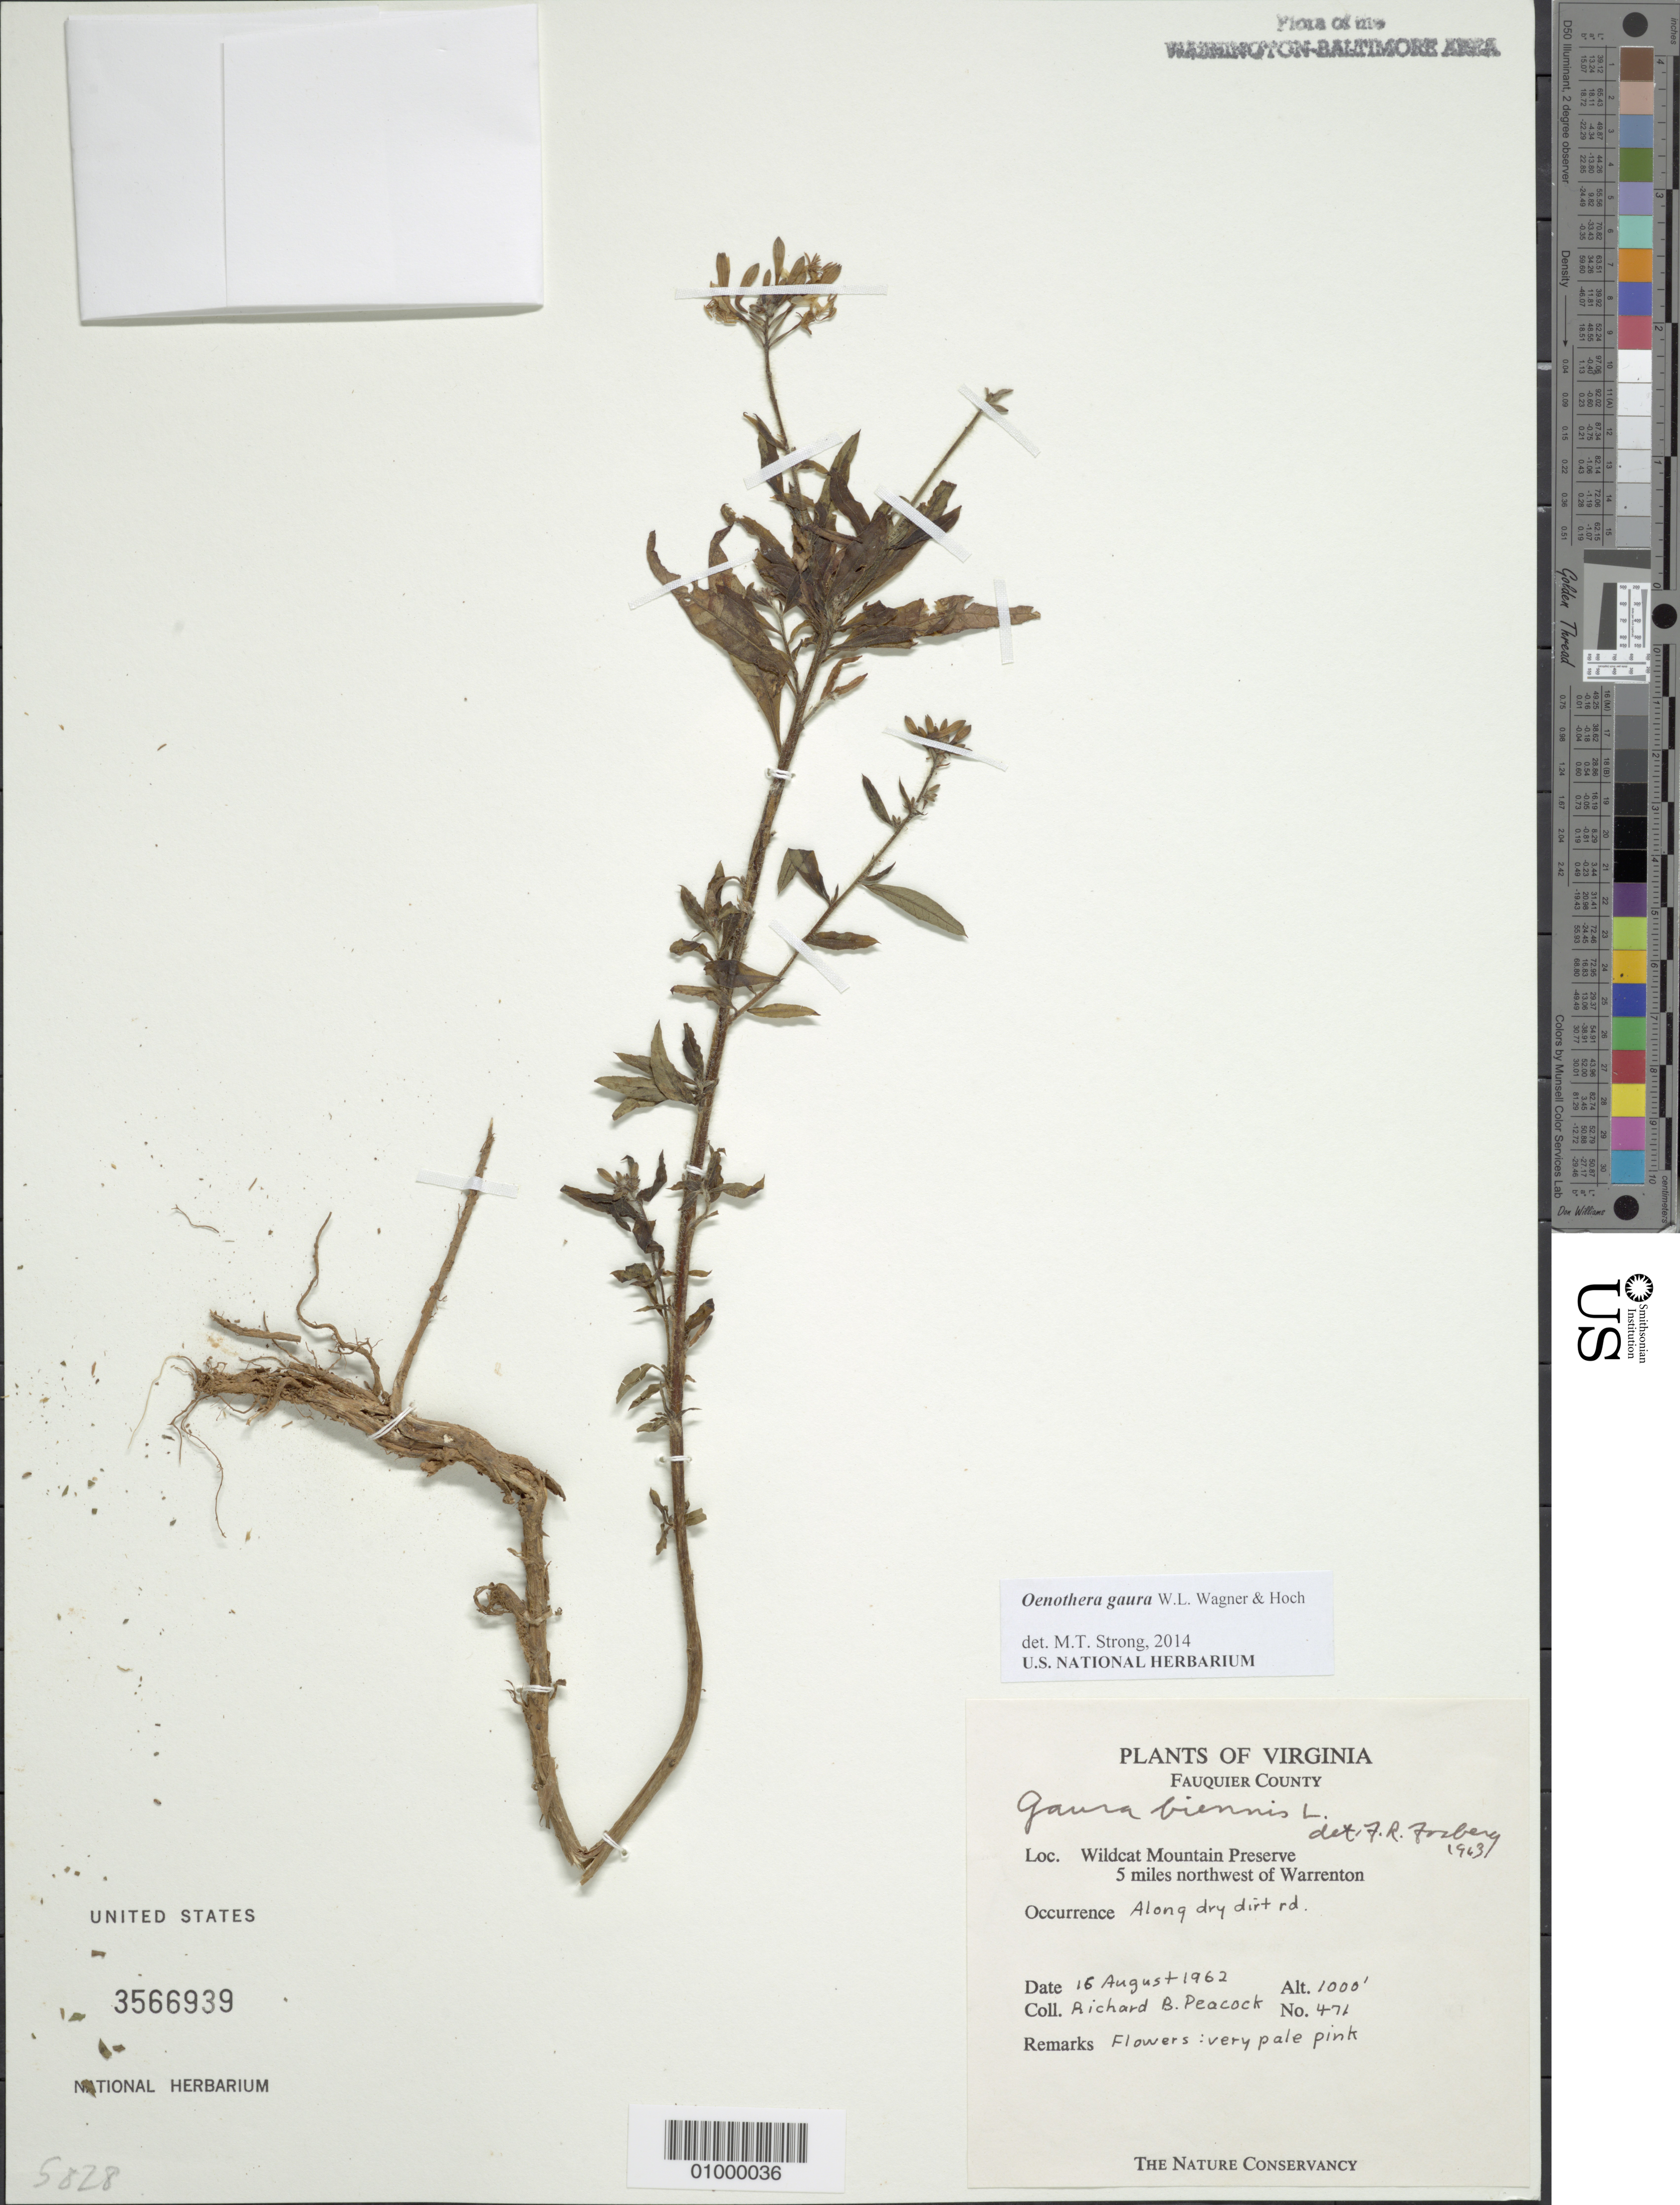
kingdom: Plantae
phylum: Tracheophyta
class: Magnoliopsida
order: Myrtales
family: Onagraceae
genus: Oenothera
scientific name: Oenothera gaura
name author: W.L. Wagner & Hoch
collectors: R. Peacock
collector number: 471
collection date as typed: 16 Aug 1962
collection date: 1962-08-16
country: United States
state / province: Virginia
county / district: Fauquier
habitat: along dry dirt rd.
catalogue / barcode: US 3566939